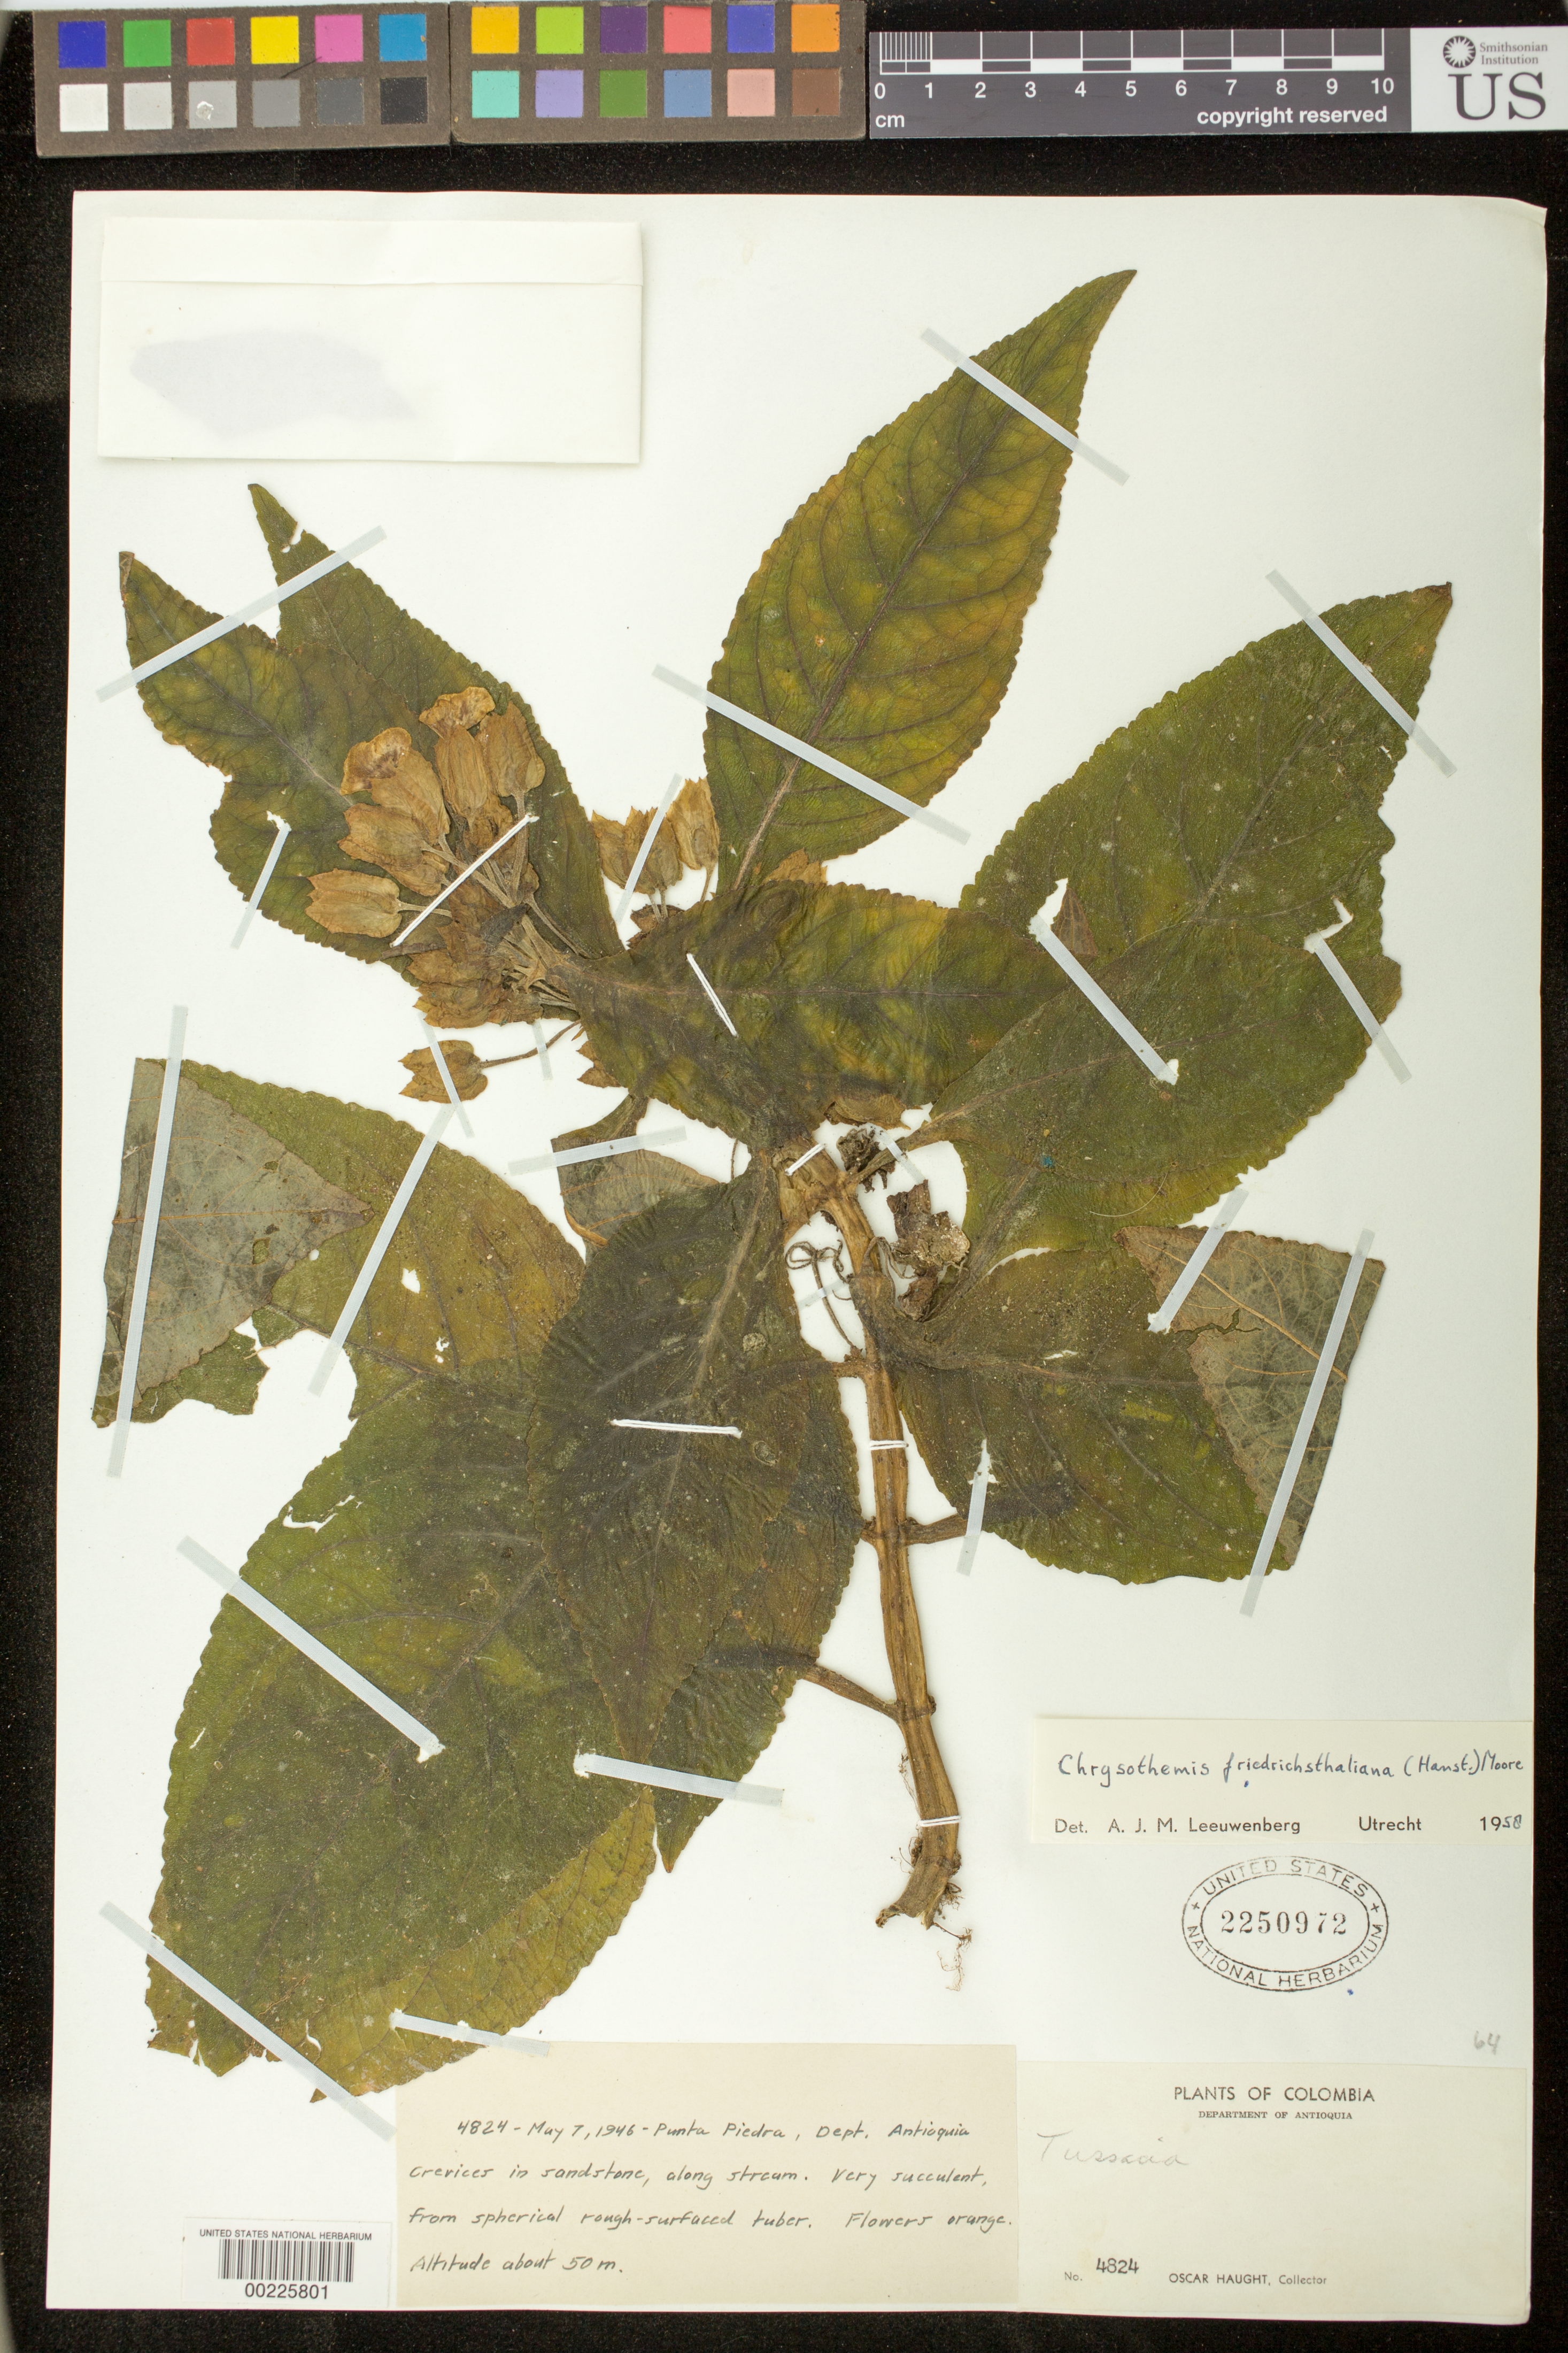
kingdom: Plantae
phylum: Tracheophyta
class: Magnoliopsida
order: Lamiales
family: Gesneriaceae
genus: Chrysothemis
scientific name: Chrysothemis friedrichsthaliana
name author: (Hanst.) H.E. Moore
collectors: O. L. Haught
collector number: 4824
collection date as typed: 07 May 1946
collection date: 1946-05-07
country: Colombia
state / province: Antioquia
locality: Punta Piedra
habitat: Crevices in sandstone, along stream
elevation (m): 50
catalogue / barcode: US 2250972